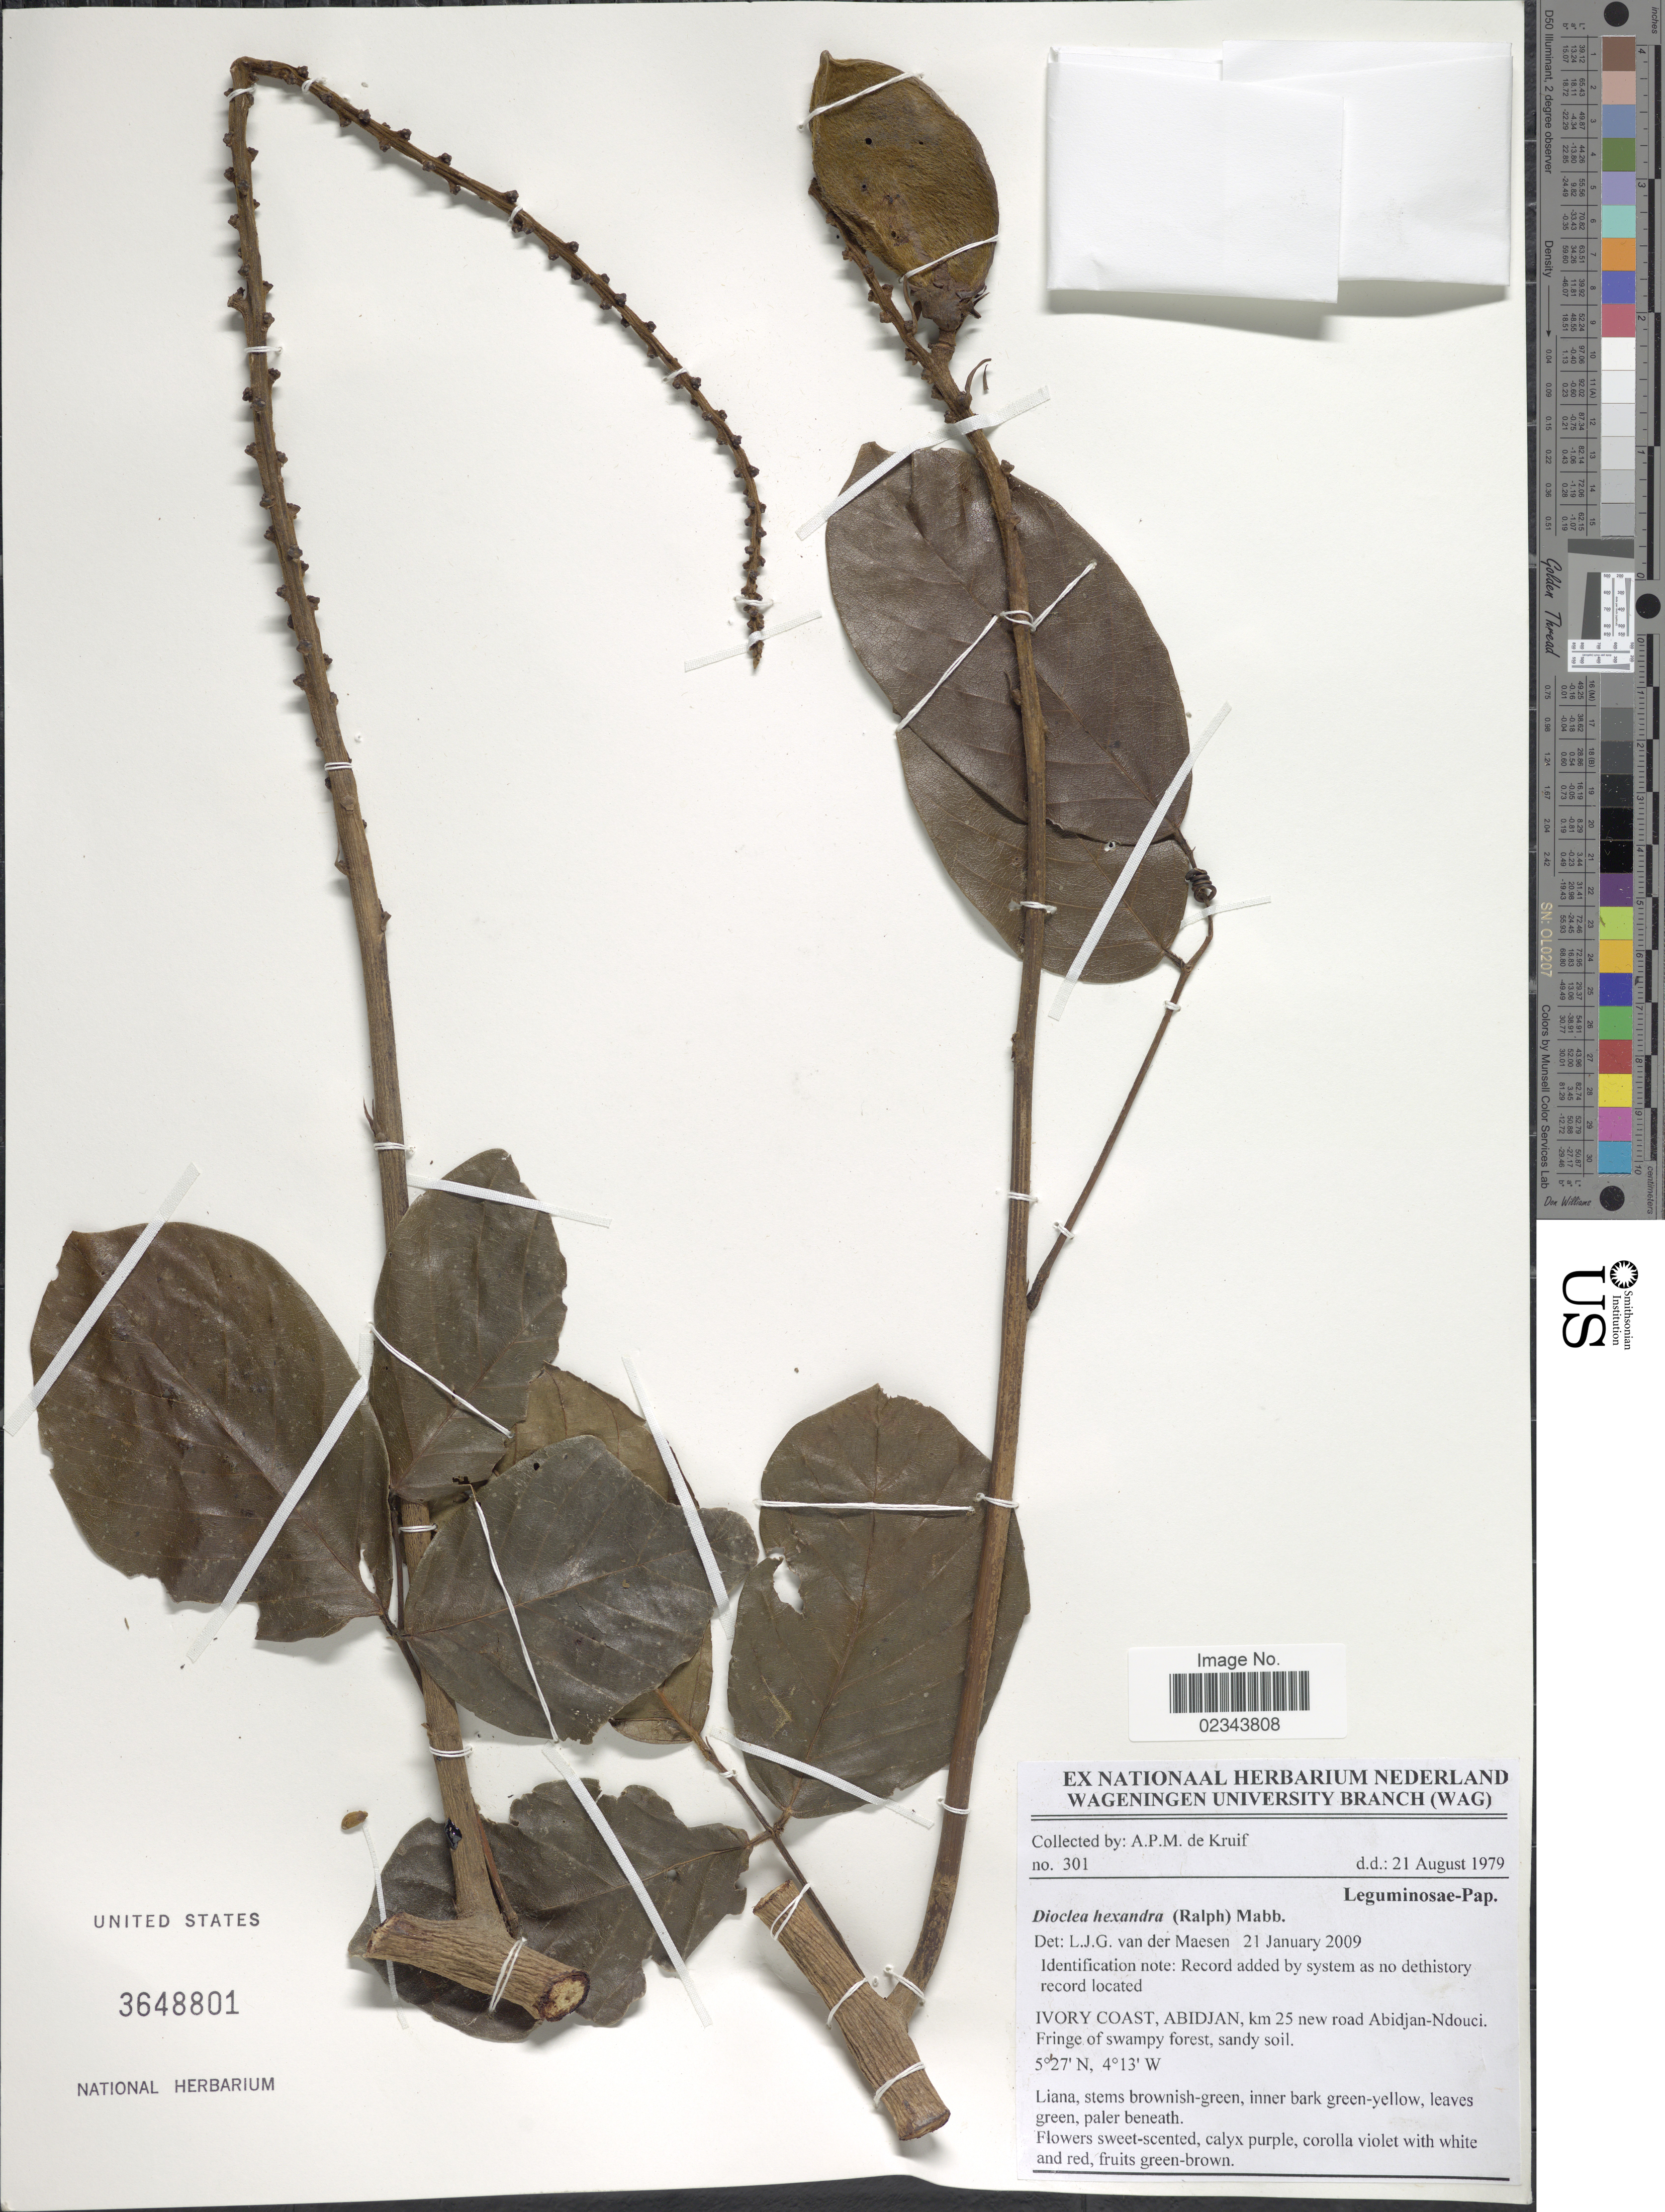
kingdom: Plantae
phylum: Tracheophyta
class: Magnoliopsida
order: Fabales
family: Fabaceae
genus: Macropsychanthus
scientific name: Macropsychanthus hexander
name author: (Ralph) L.P. Queiroz & Snak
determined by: Strong, Mark T., (BOT), Smithsonian Institution - National Museum of Natural History (UNITED STATES)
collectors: A. P. de Kruif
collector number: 301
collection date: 1979-08-21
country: Ivory Coast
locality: Abidjan, km 25 new road Abidjan-Ndouci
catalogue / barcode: US 3648801